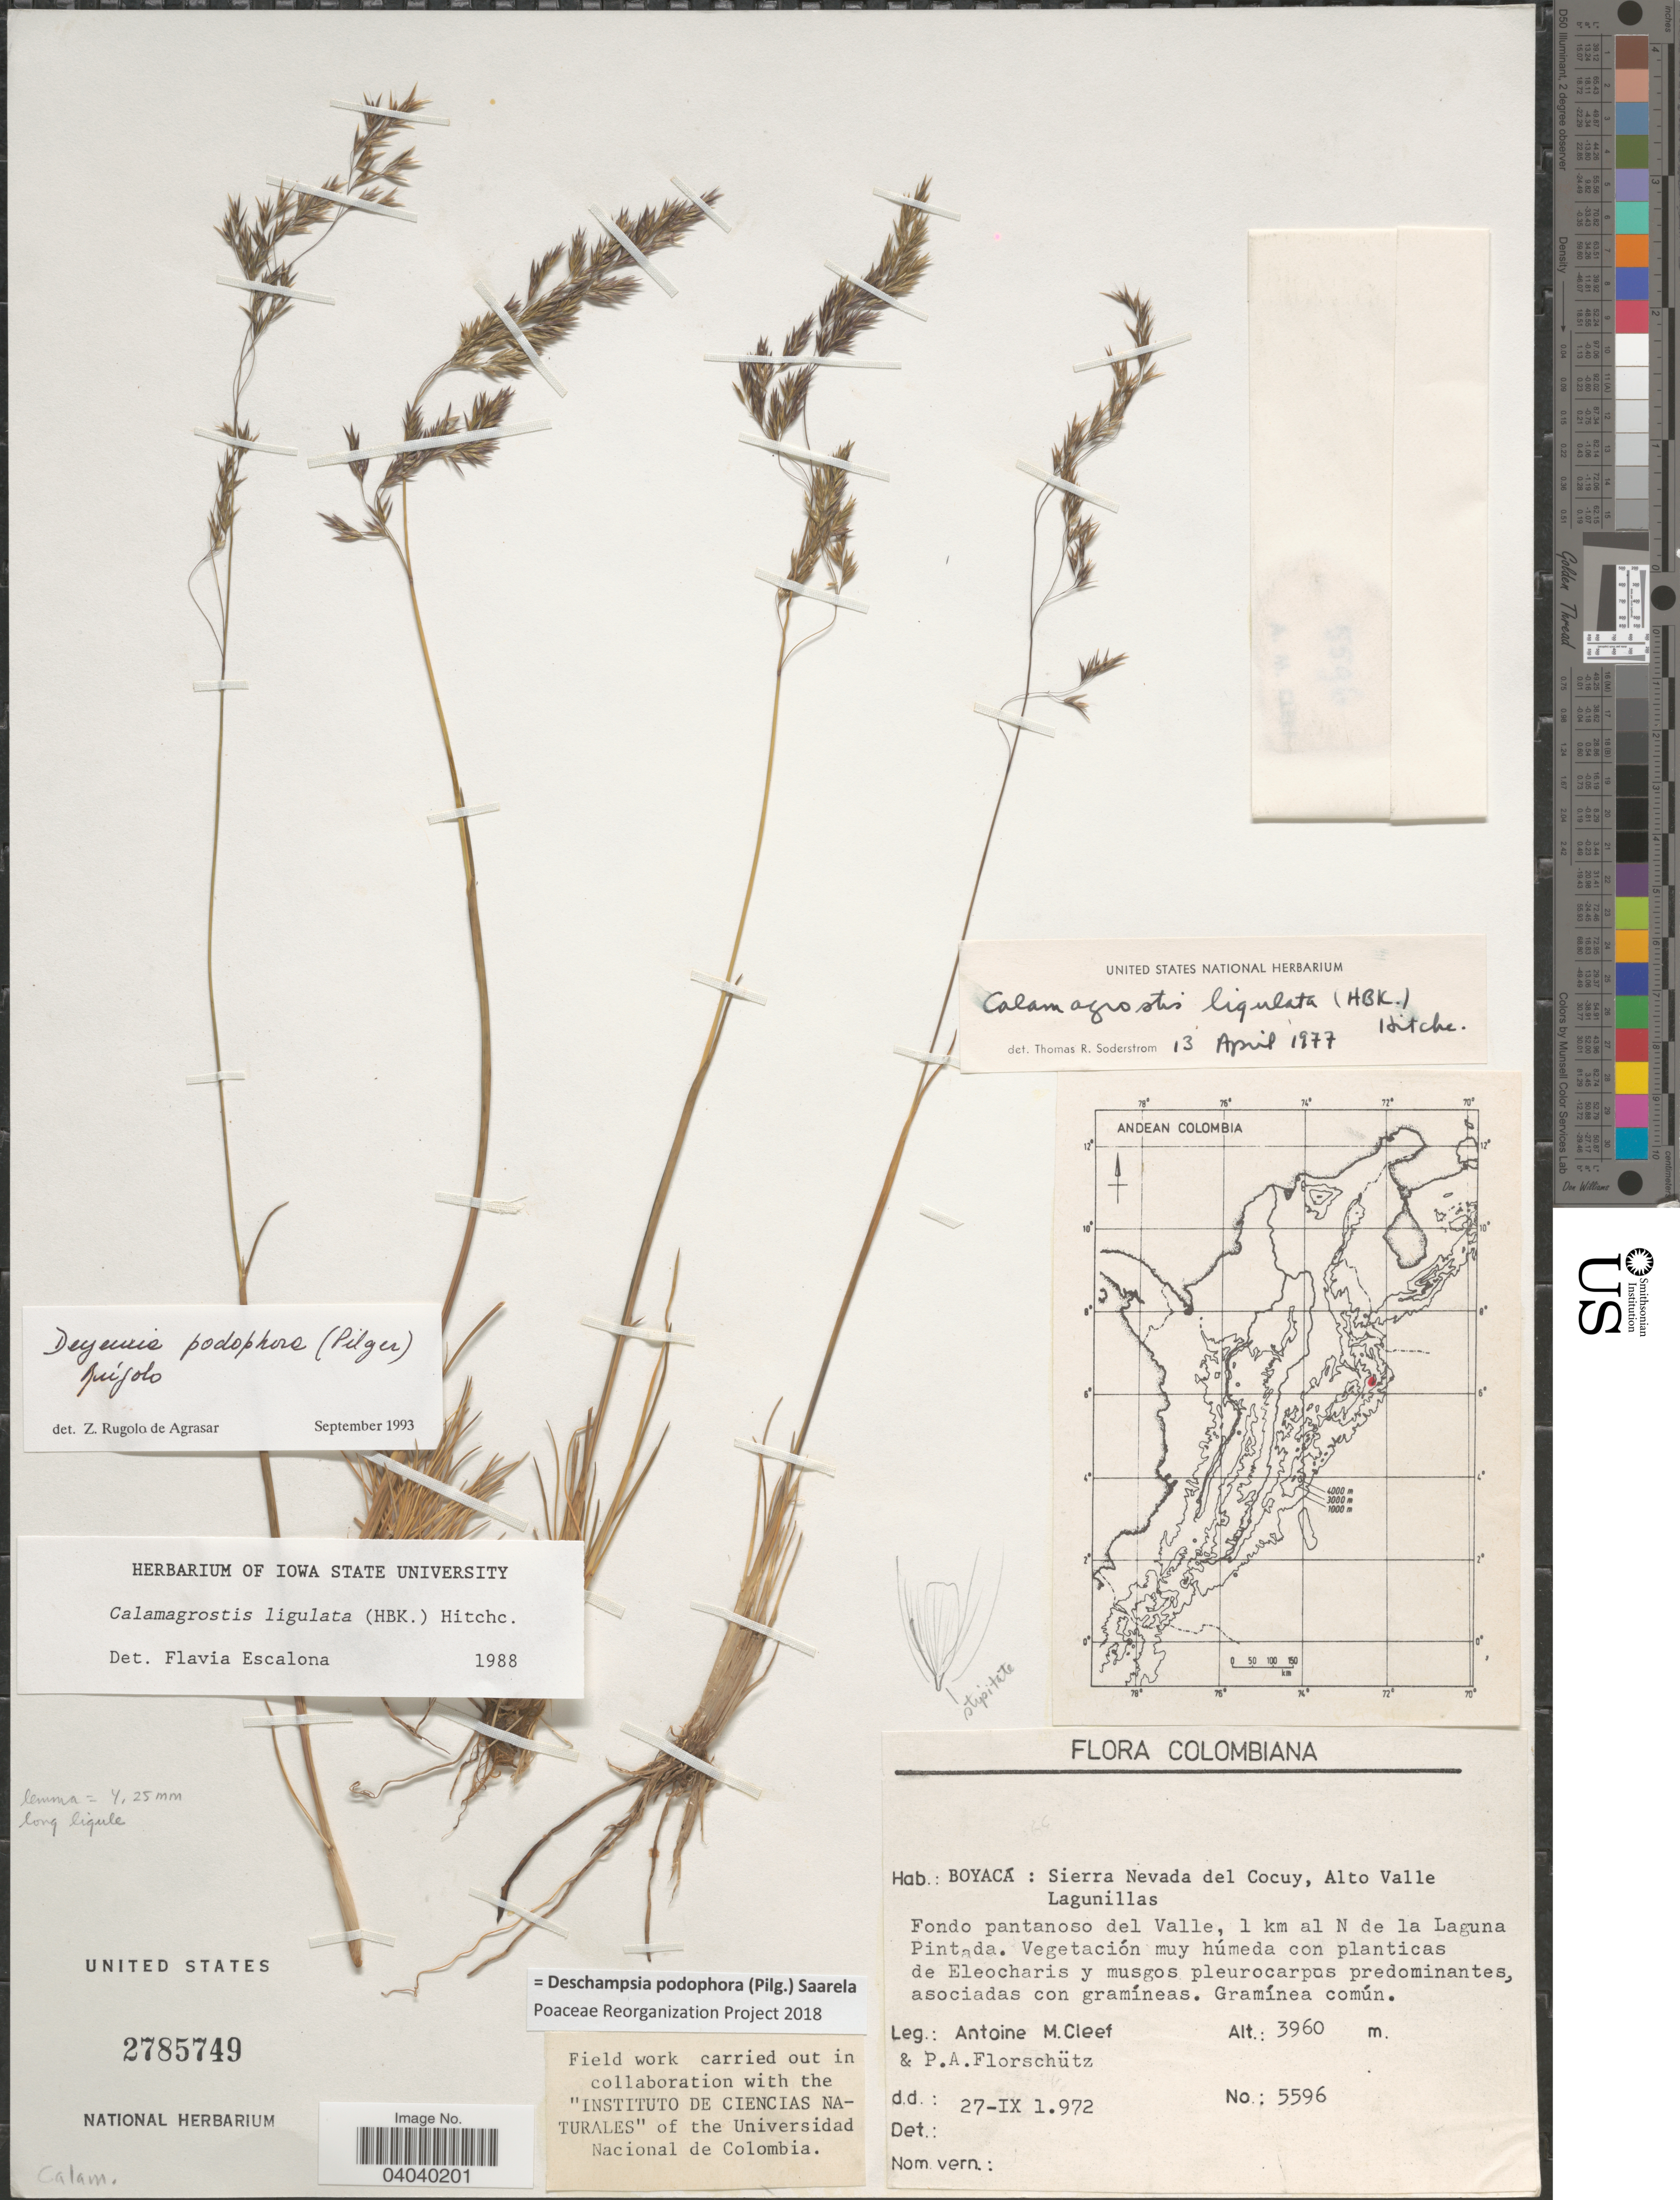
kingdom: Plantae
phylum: Tracheophyta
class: Liliopsida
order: Poales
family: Poaceae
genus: Deschampsia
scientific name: Deschampsia podophora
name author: (Pilg.) Saarela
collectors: A. M. Cleef & P. Florschütz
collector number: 5596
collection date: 1972-09-27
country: Colombia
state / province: Boyacá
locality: Sierra Nevada del Cocuy, Alto Valle Lagunillas. Fondo pantanoso del Valle, 1 km al N de la Laguna Pintada.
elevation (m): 3960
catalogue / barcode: US 2785749